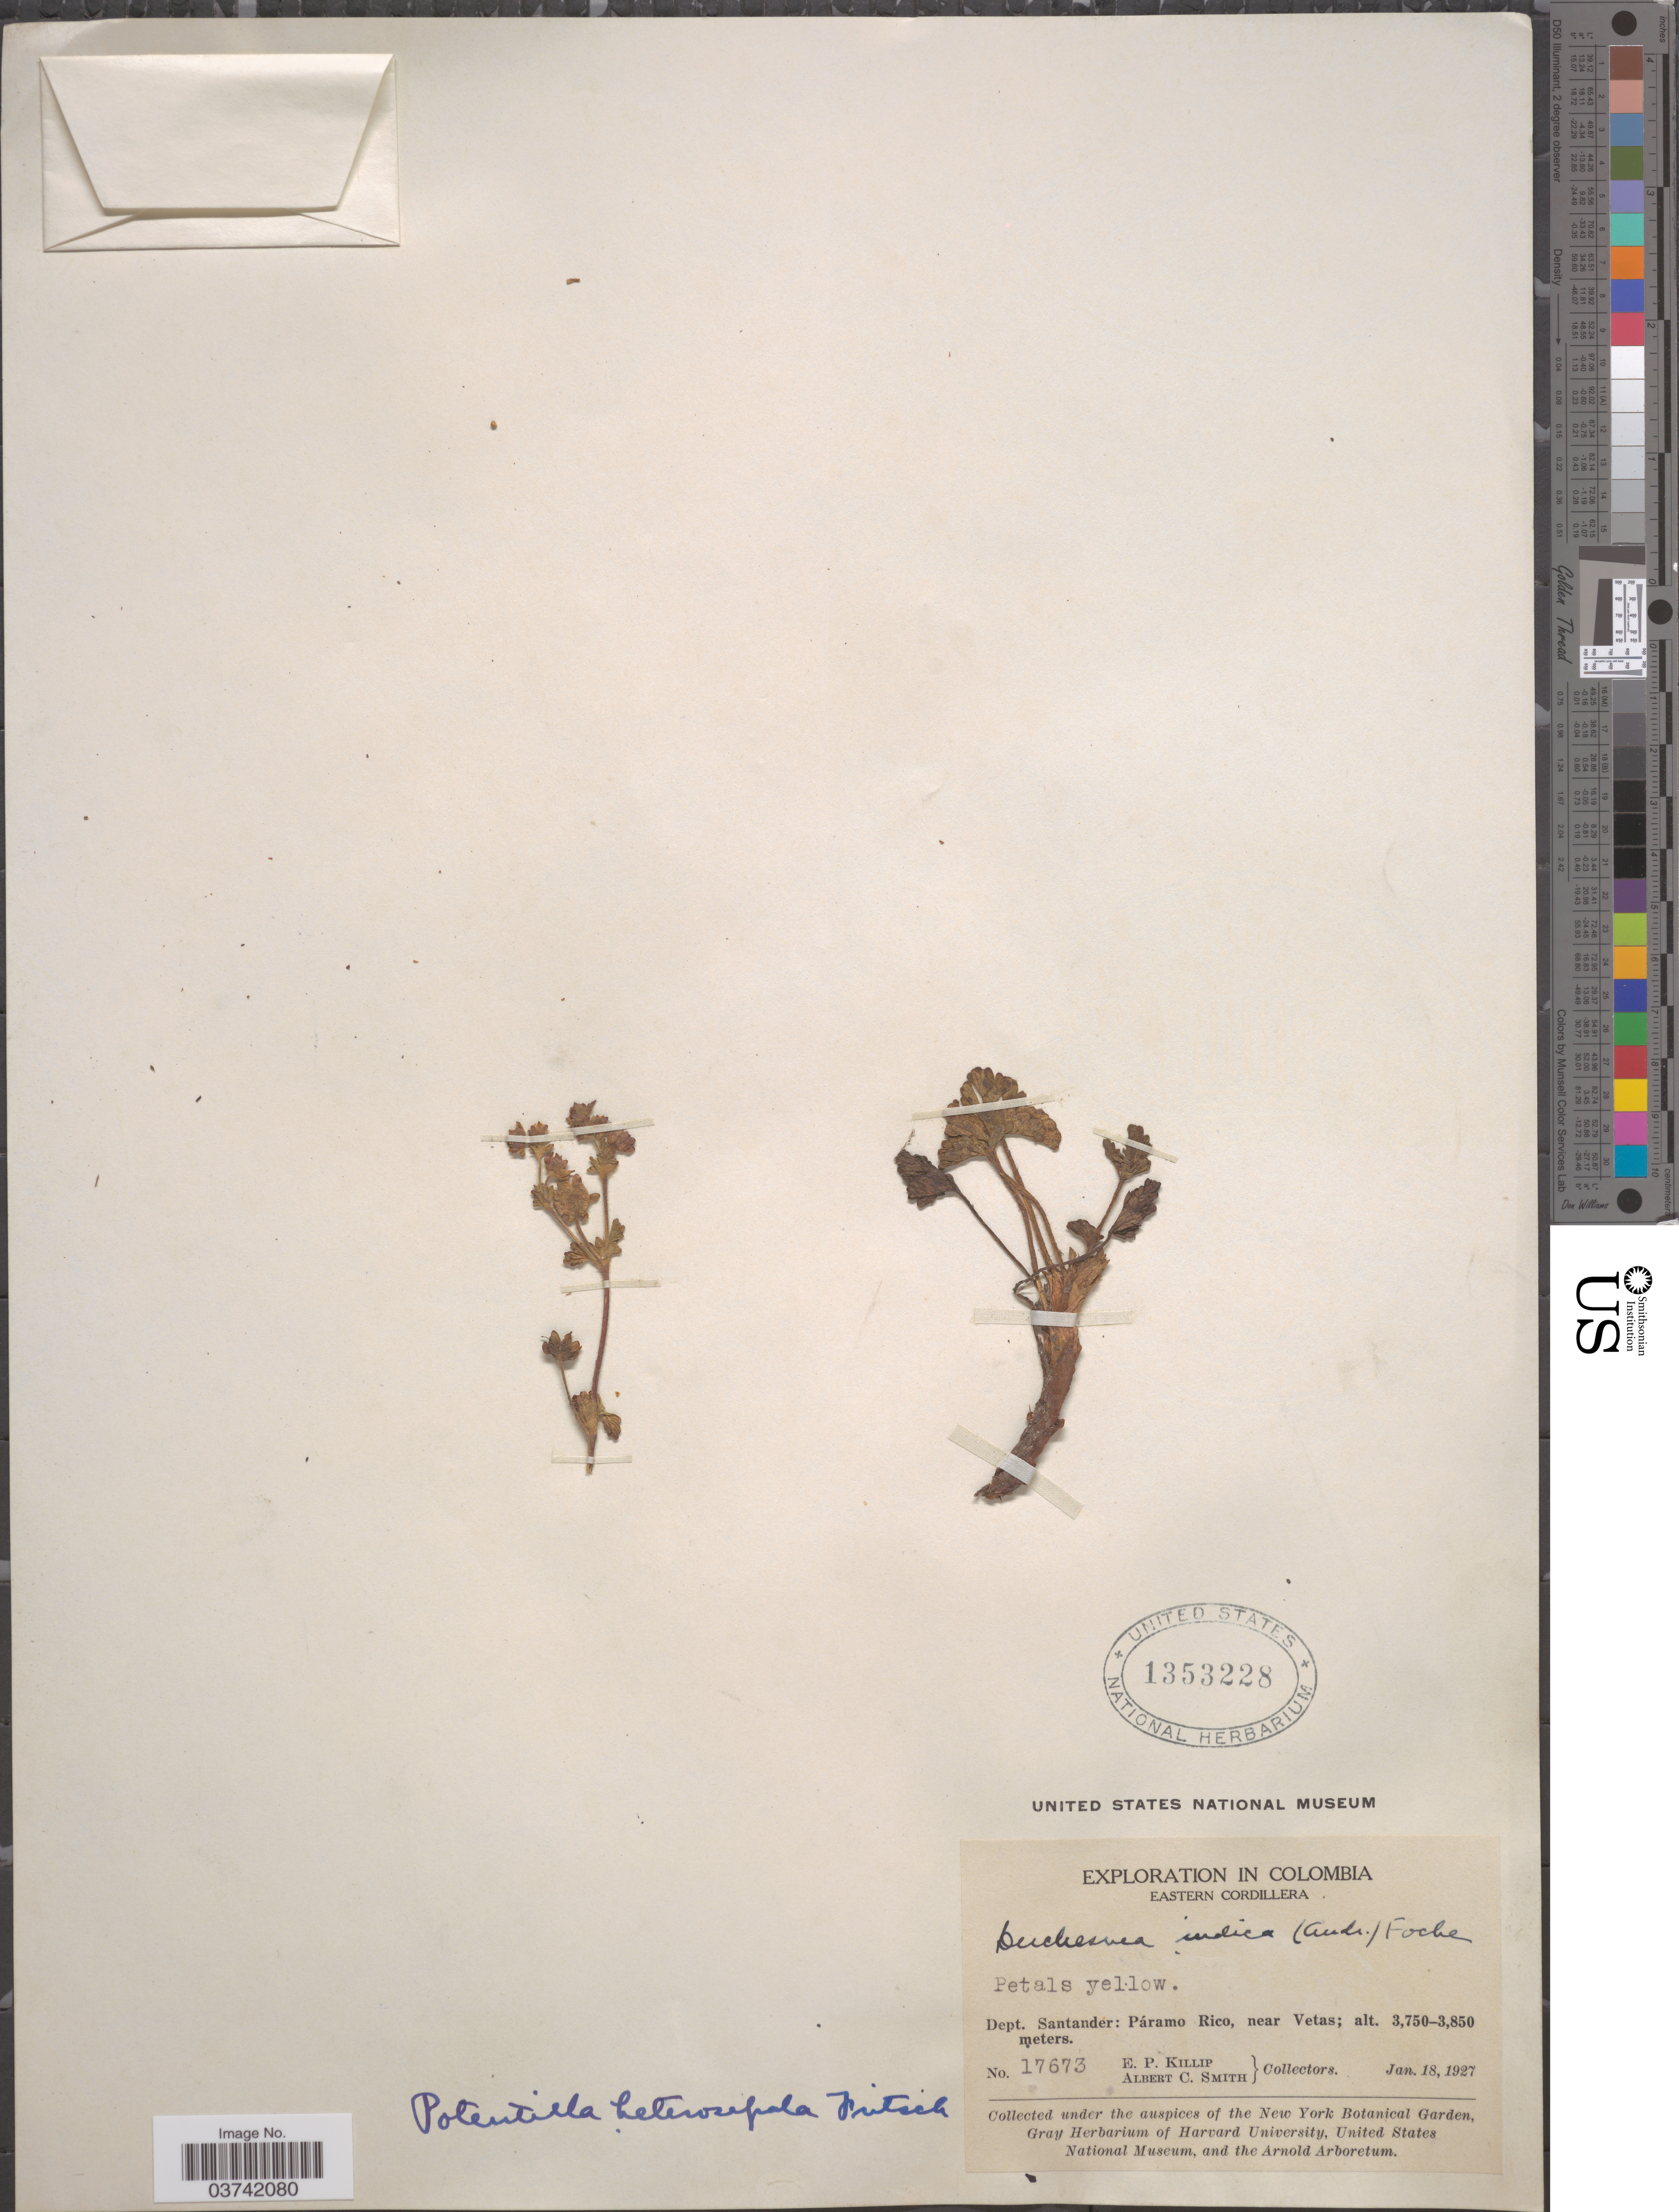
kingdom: Plantae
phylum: Tracheophyta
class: Magnoliopsida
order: Rosales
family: Rosaceae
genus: Potentilla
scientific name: Potentilla heterosepala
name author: Fritsch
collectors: E. P. Killip & A. C. Smith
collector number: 17673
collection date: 1927-01-18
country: Colombia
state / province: Santander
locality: Eastern Cordillera. Dept. Santander: Páramo Rico, near Vetas.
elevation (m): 3750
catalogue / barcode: US 1353228